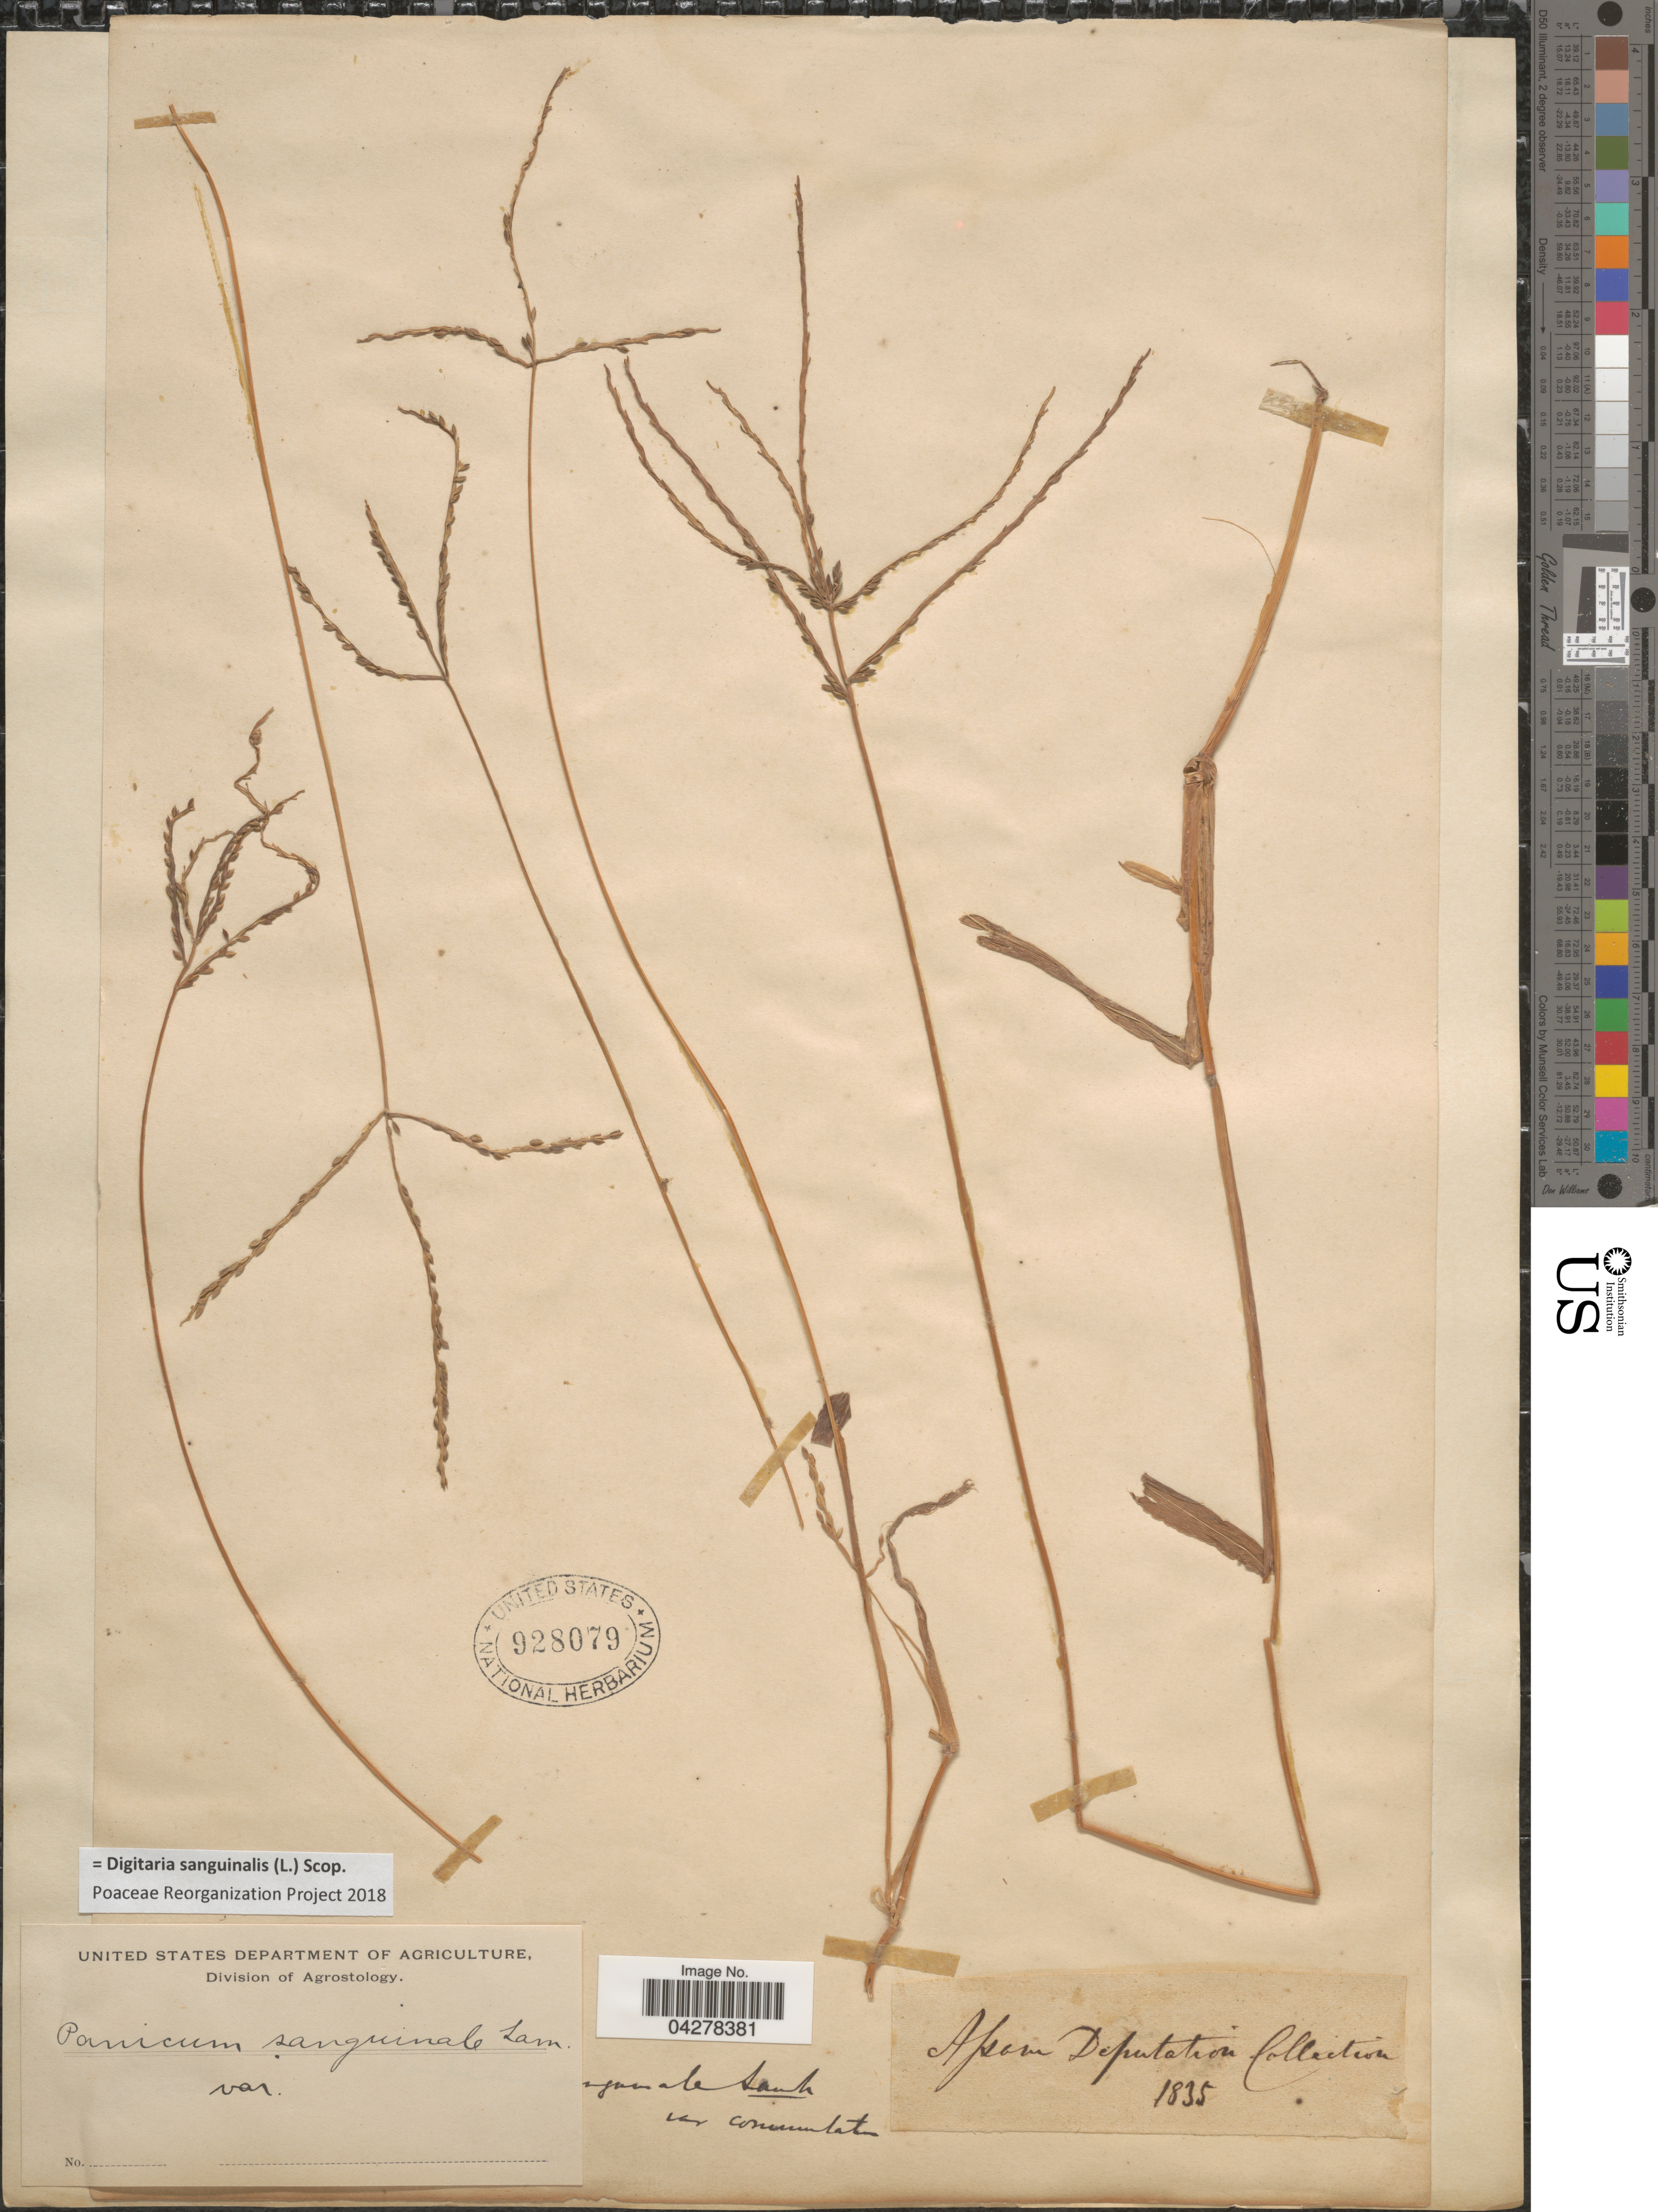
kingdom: Plantae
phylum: Tracheophyta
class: Liliopsida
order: Poales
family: Poaceae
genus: Digitaria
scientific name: Digitaria sanguinalis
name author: (L.) Scop.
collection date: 1835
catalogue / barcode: US 928079